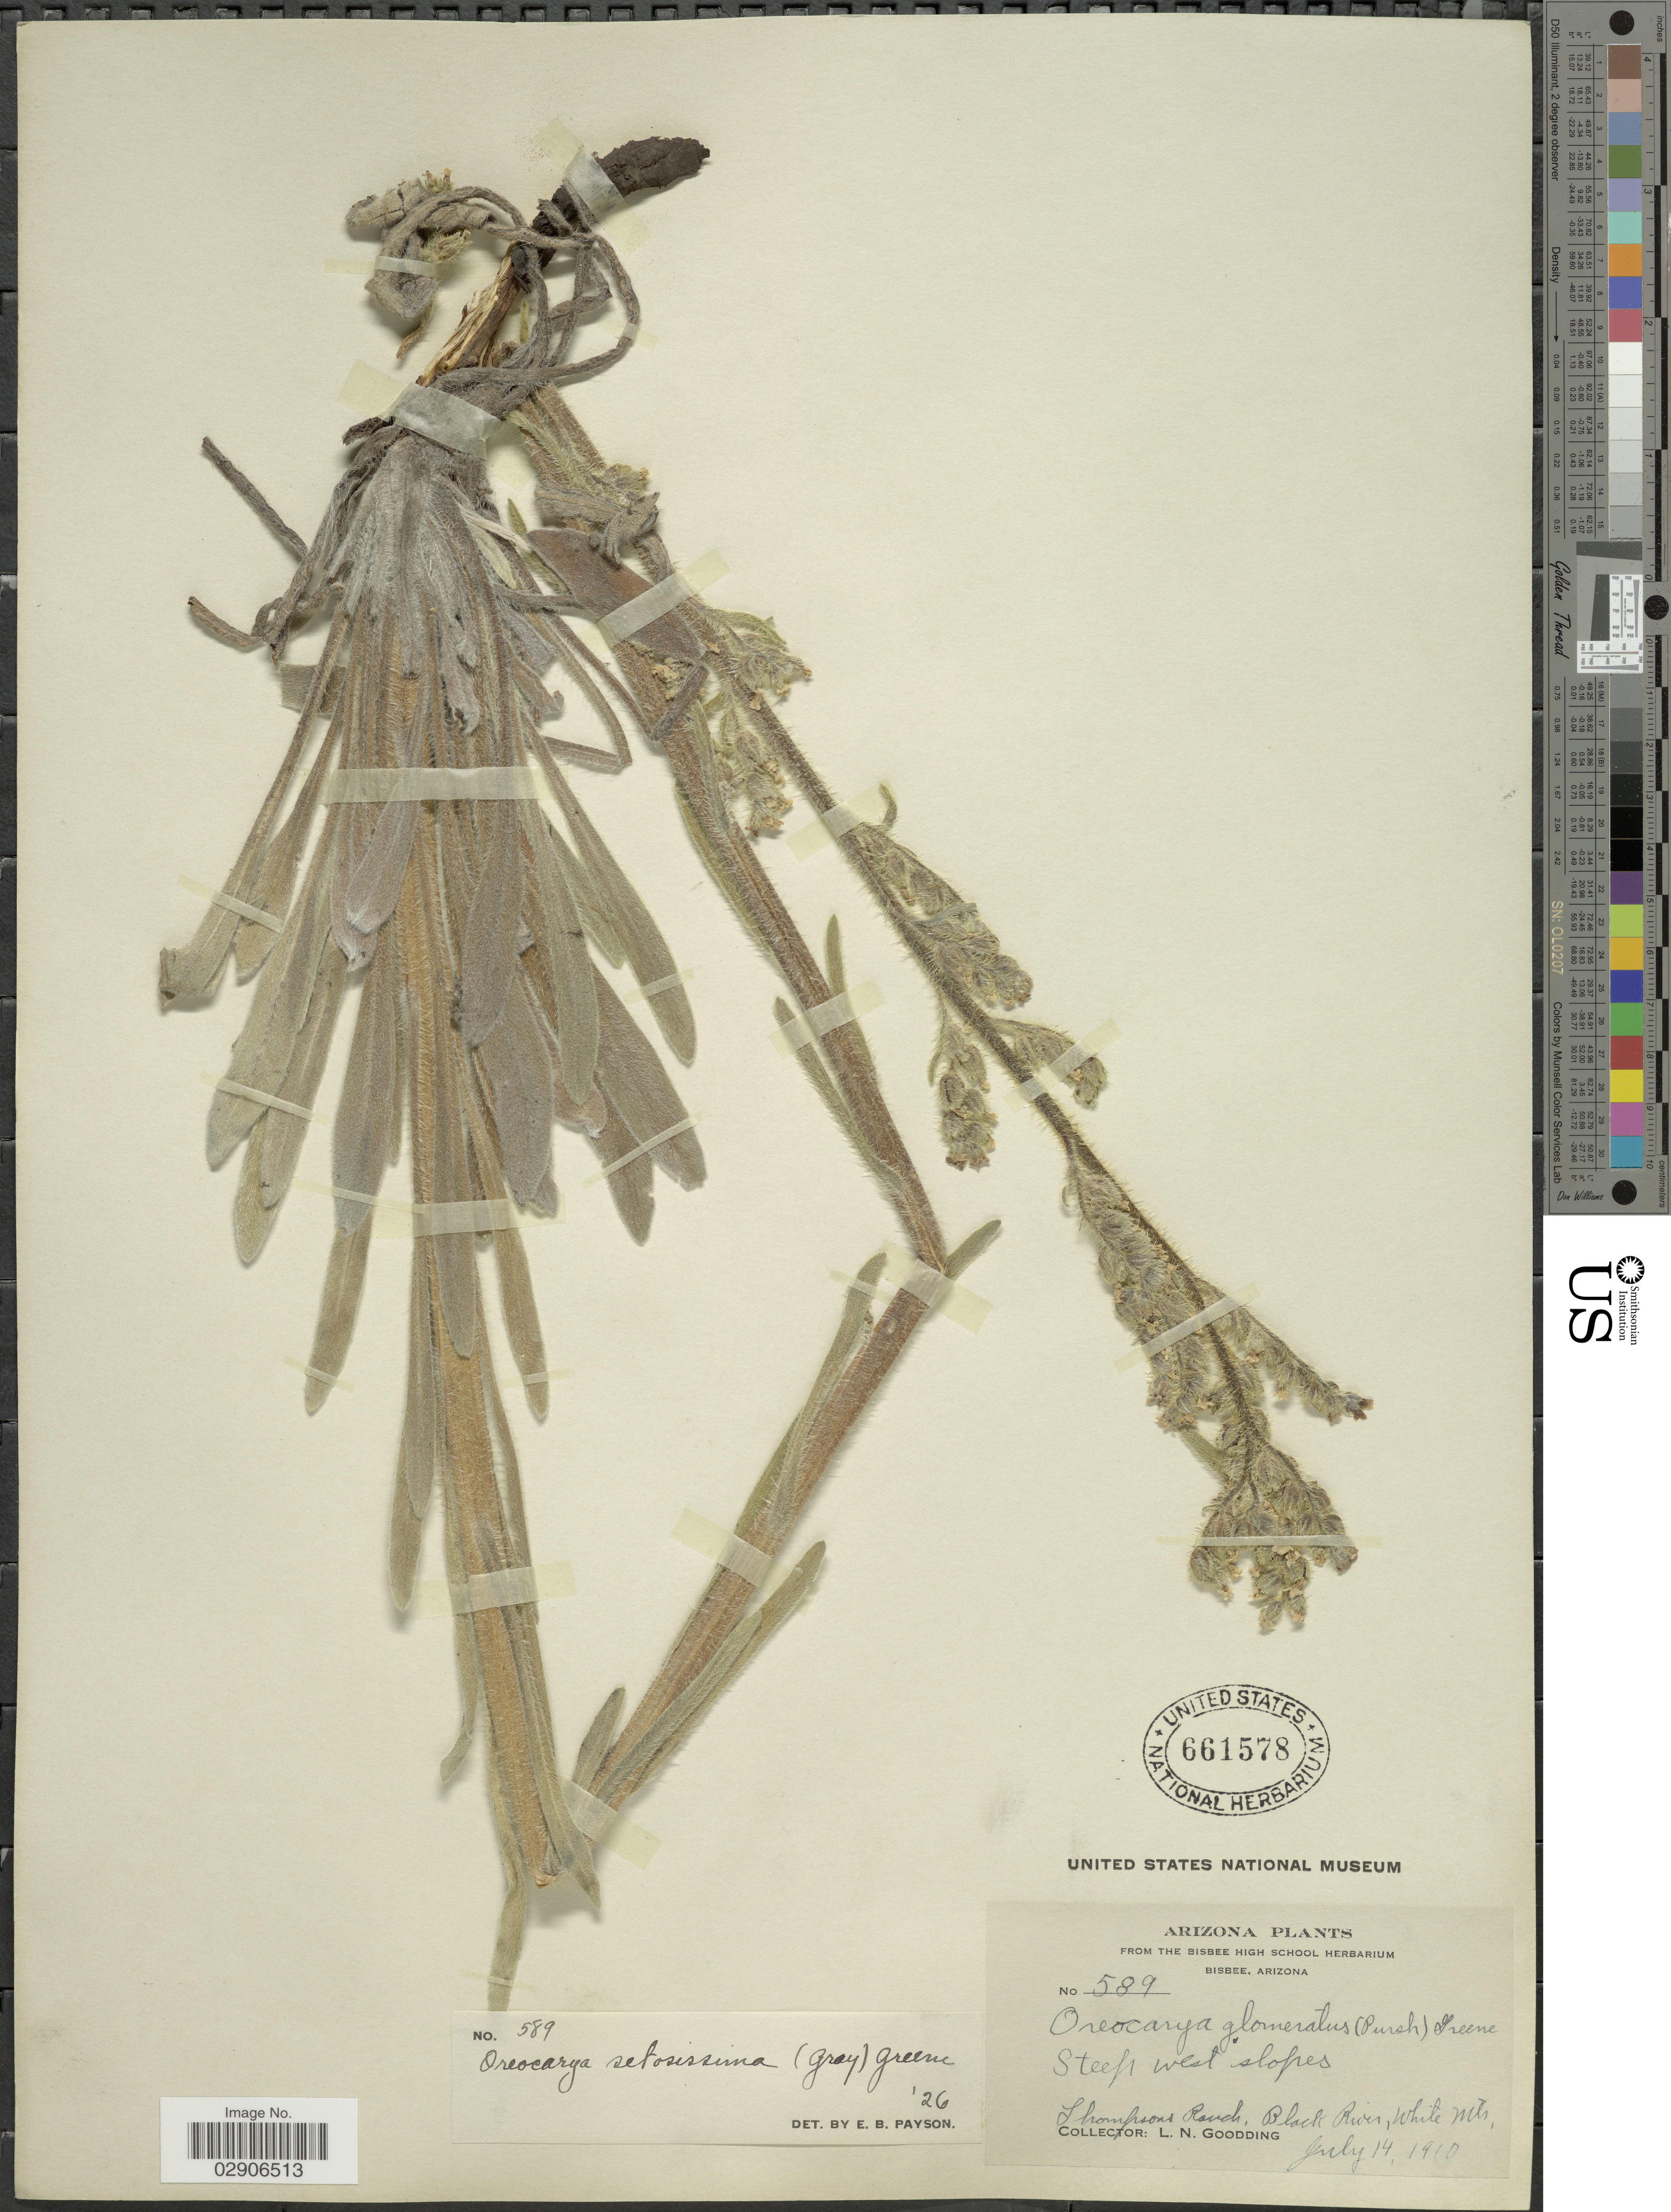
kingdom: Plantae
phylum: Tracheophyta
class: Magnoliopsida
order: Boraginales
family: Boraginaceae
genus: Oreocarya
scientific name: Oreocarya setosissima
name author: (A. Gray) Greene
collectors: L. N. Goodding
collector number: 589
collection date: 1910-07-14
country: United States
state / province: Arizona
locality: Steep west slopes. Thompsons Ranch, Black River, White Mts.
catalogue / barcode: US 661578